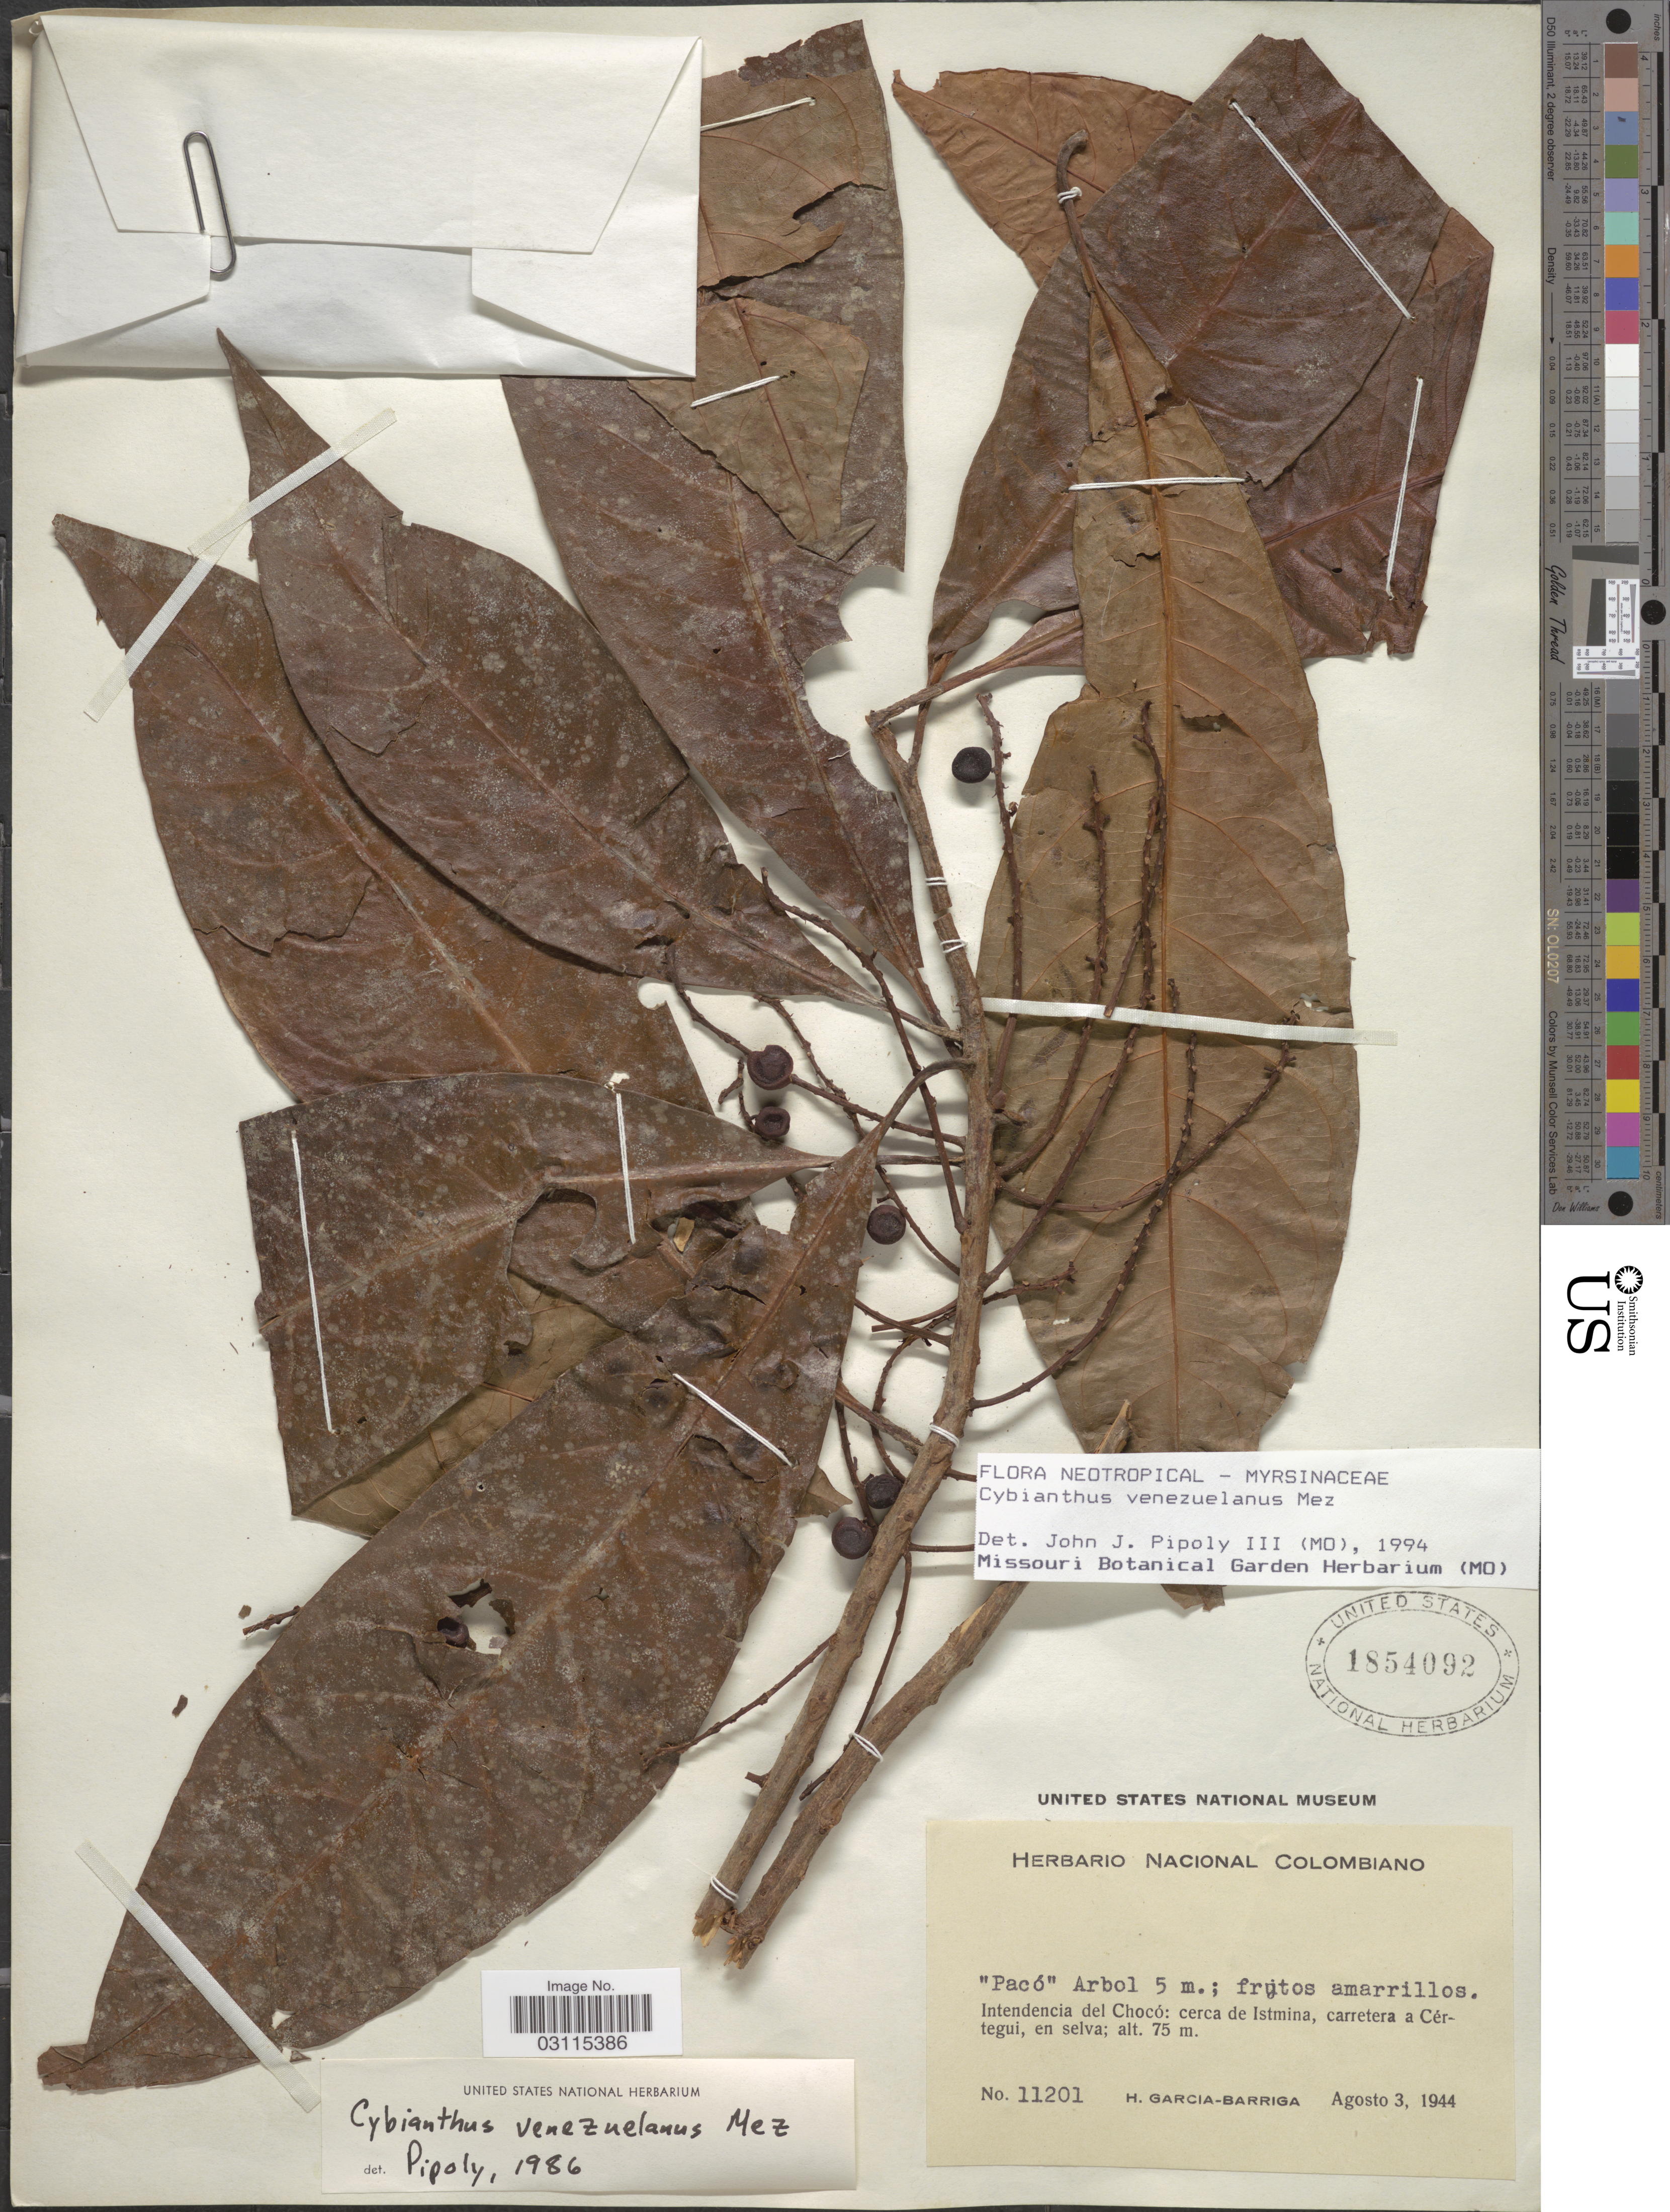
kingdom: Plantae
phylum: Tracheophyta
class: Magnoliopsida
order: Ericales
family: Primulaceae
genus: Cybianthus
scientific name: Cybianthus venezuelanus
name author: Mez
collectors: H. García Barriga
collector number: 11201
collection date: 1944-08-03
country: Colombia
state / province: Chocó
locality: Intendencia del Chocó: cerca de Istmina, carretera a Cértegui, en selva.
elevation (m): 75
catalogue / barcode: US 1854092